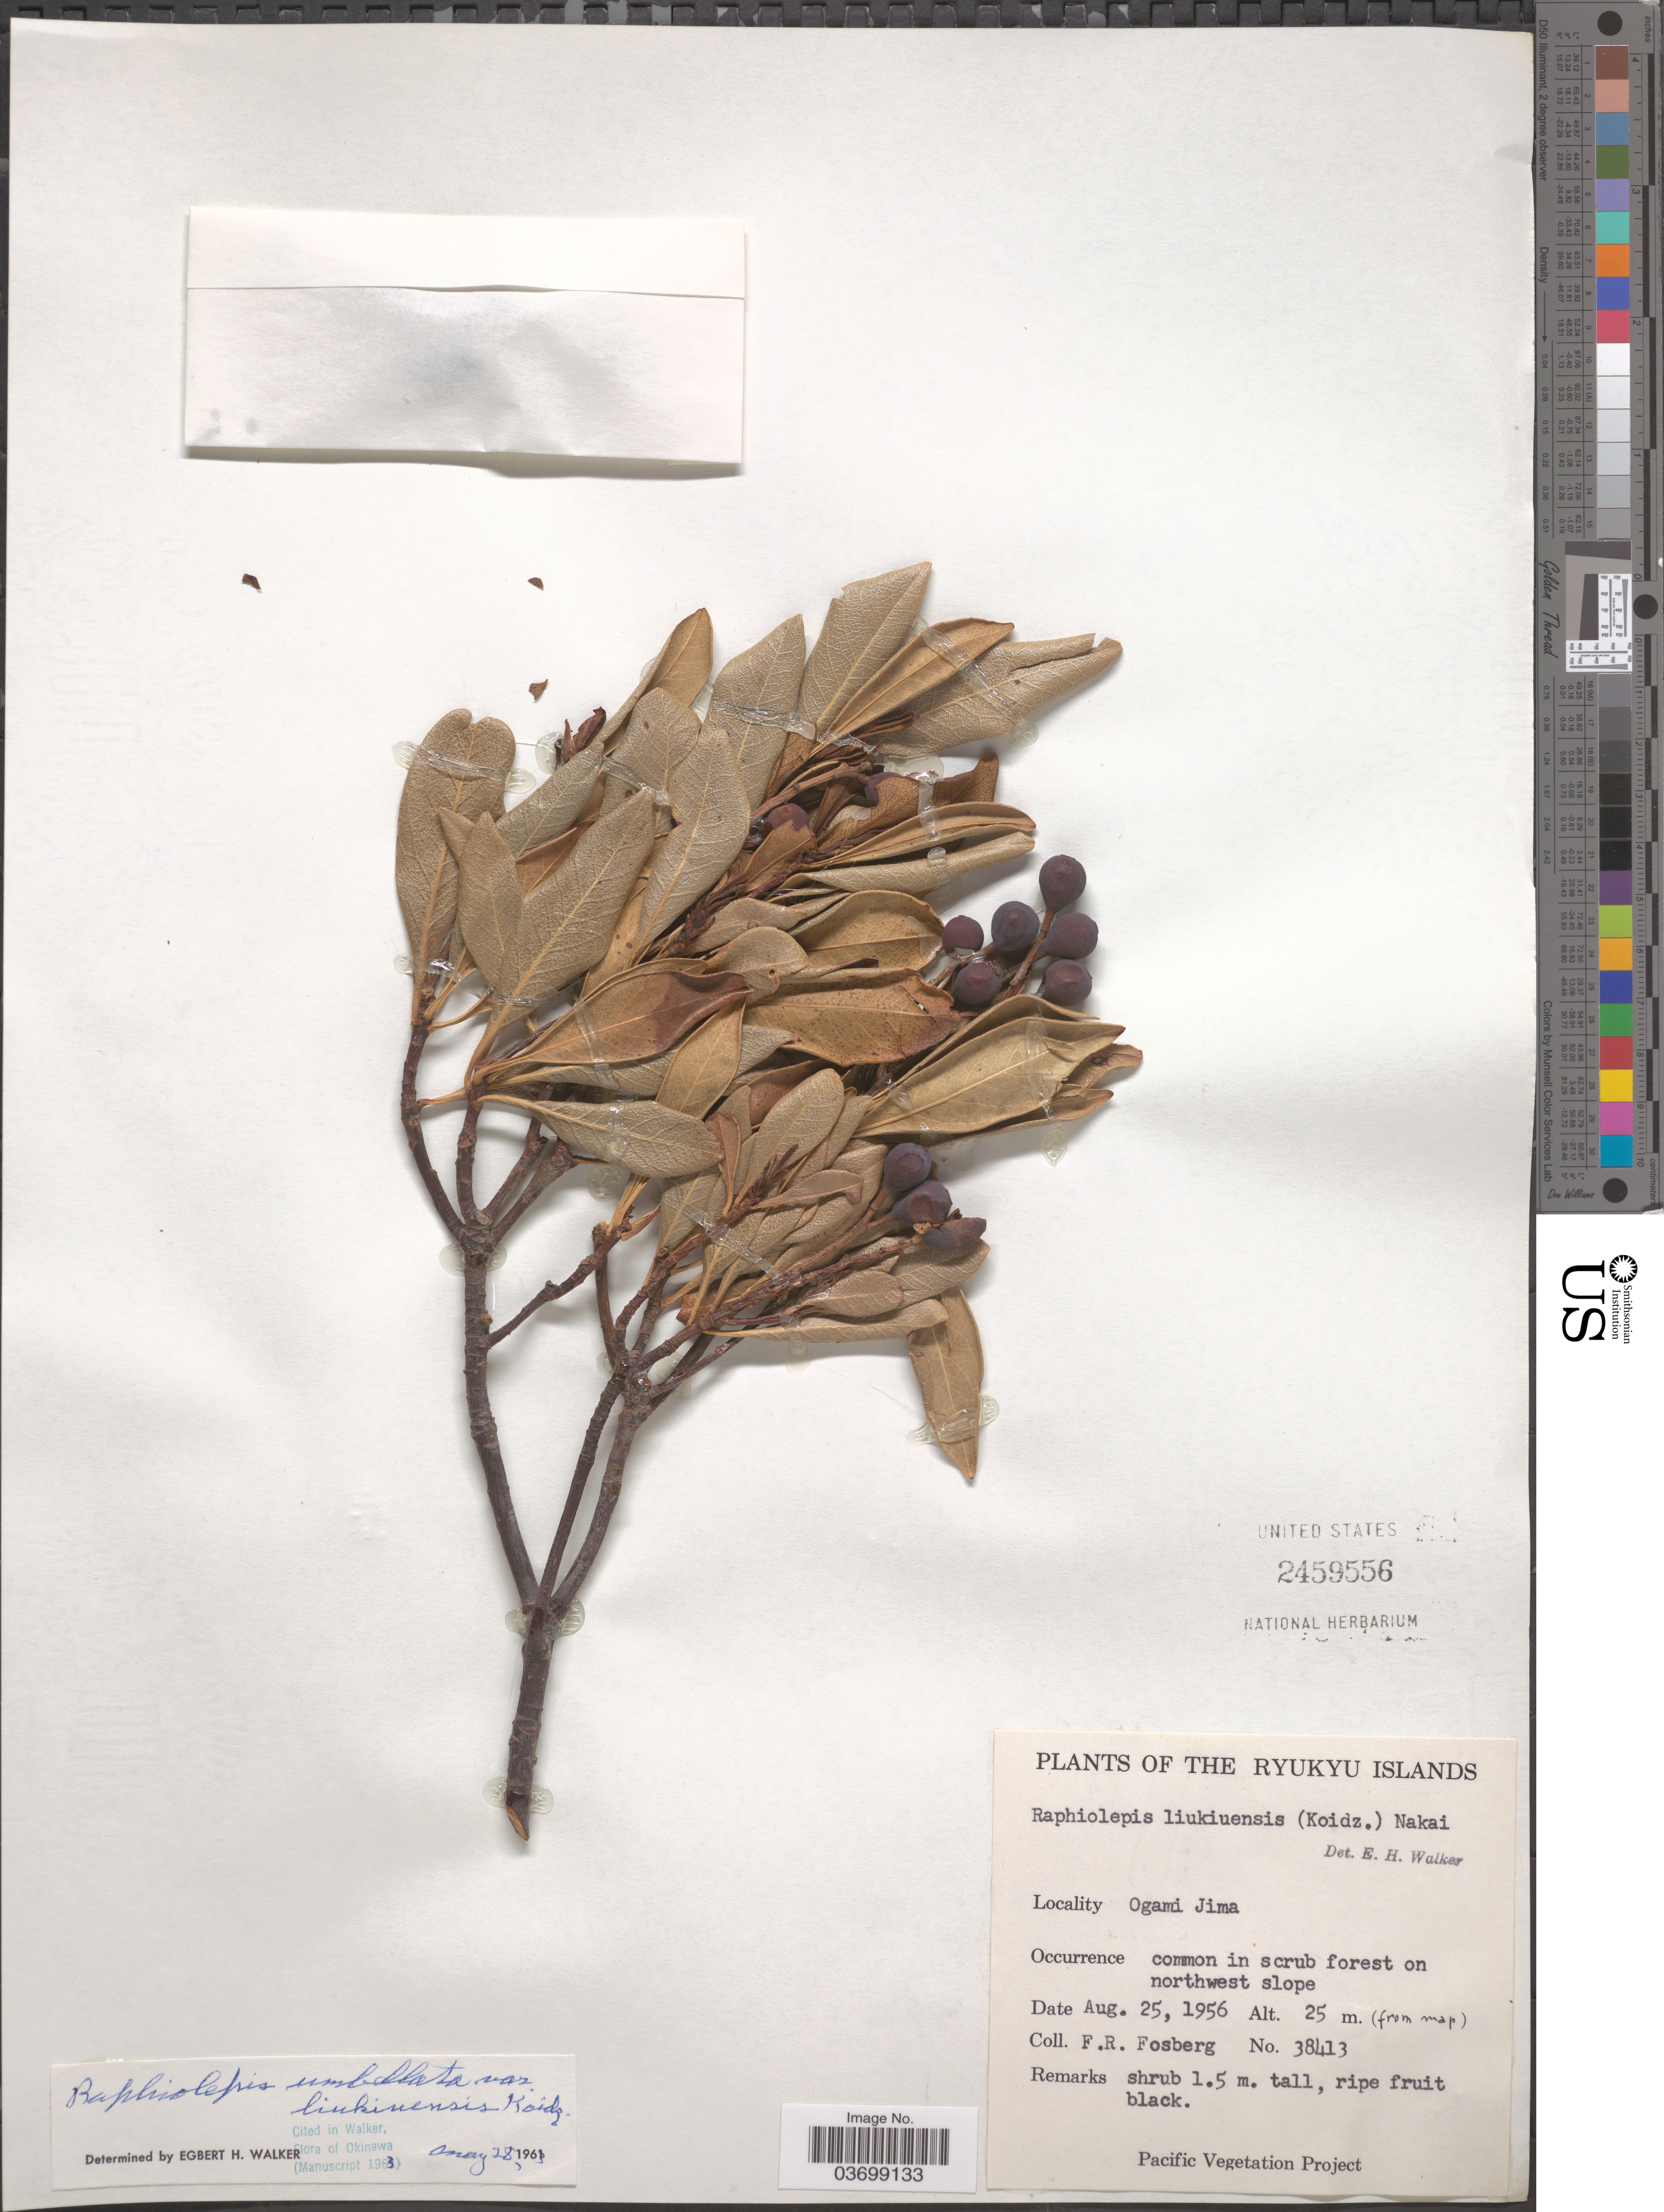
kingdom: Plantae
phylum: Tracheophyta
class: Magnoliopsida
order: Rosales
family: Rosaceae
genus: Rhaphiolepis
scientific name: Rhaphiolepis umbellata var. liukiuensis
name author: Koidz.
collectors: F. R. Fosberg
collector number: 38413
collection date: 1956-08-25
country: Japan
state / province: Okinawa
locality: The Ryukyu Islands. Ogami Jima.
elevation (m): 25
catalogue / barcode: US 2459556